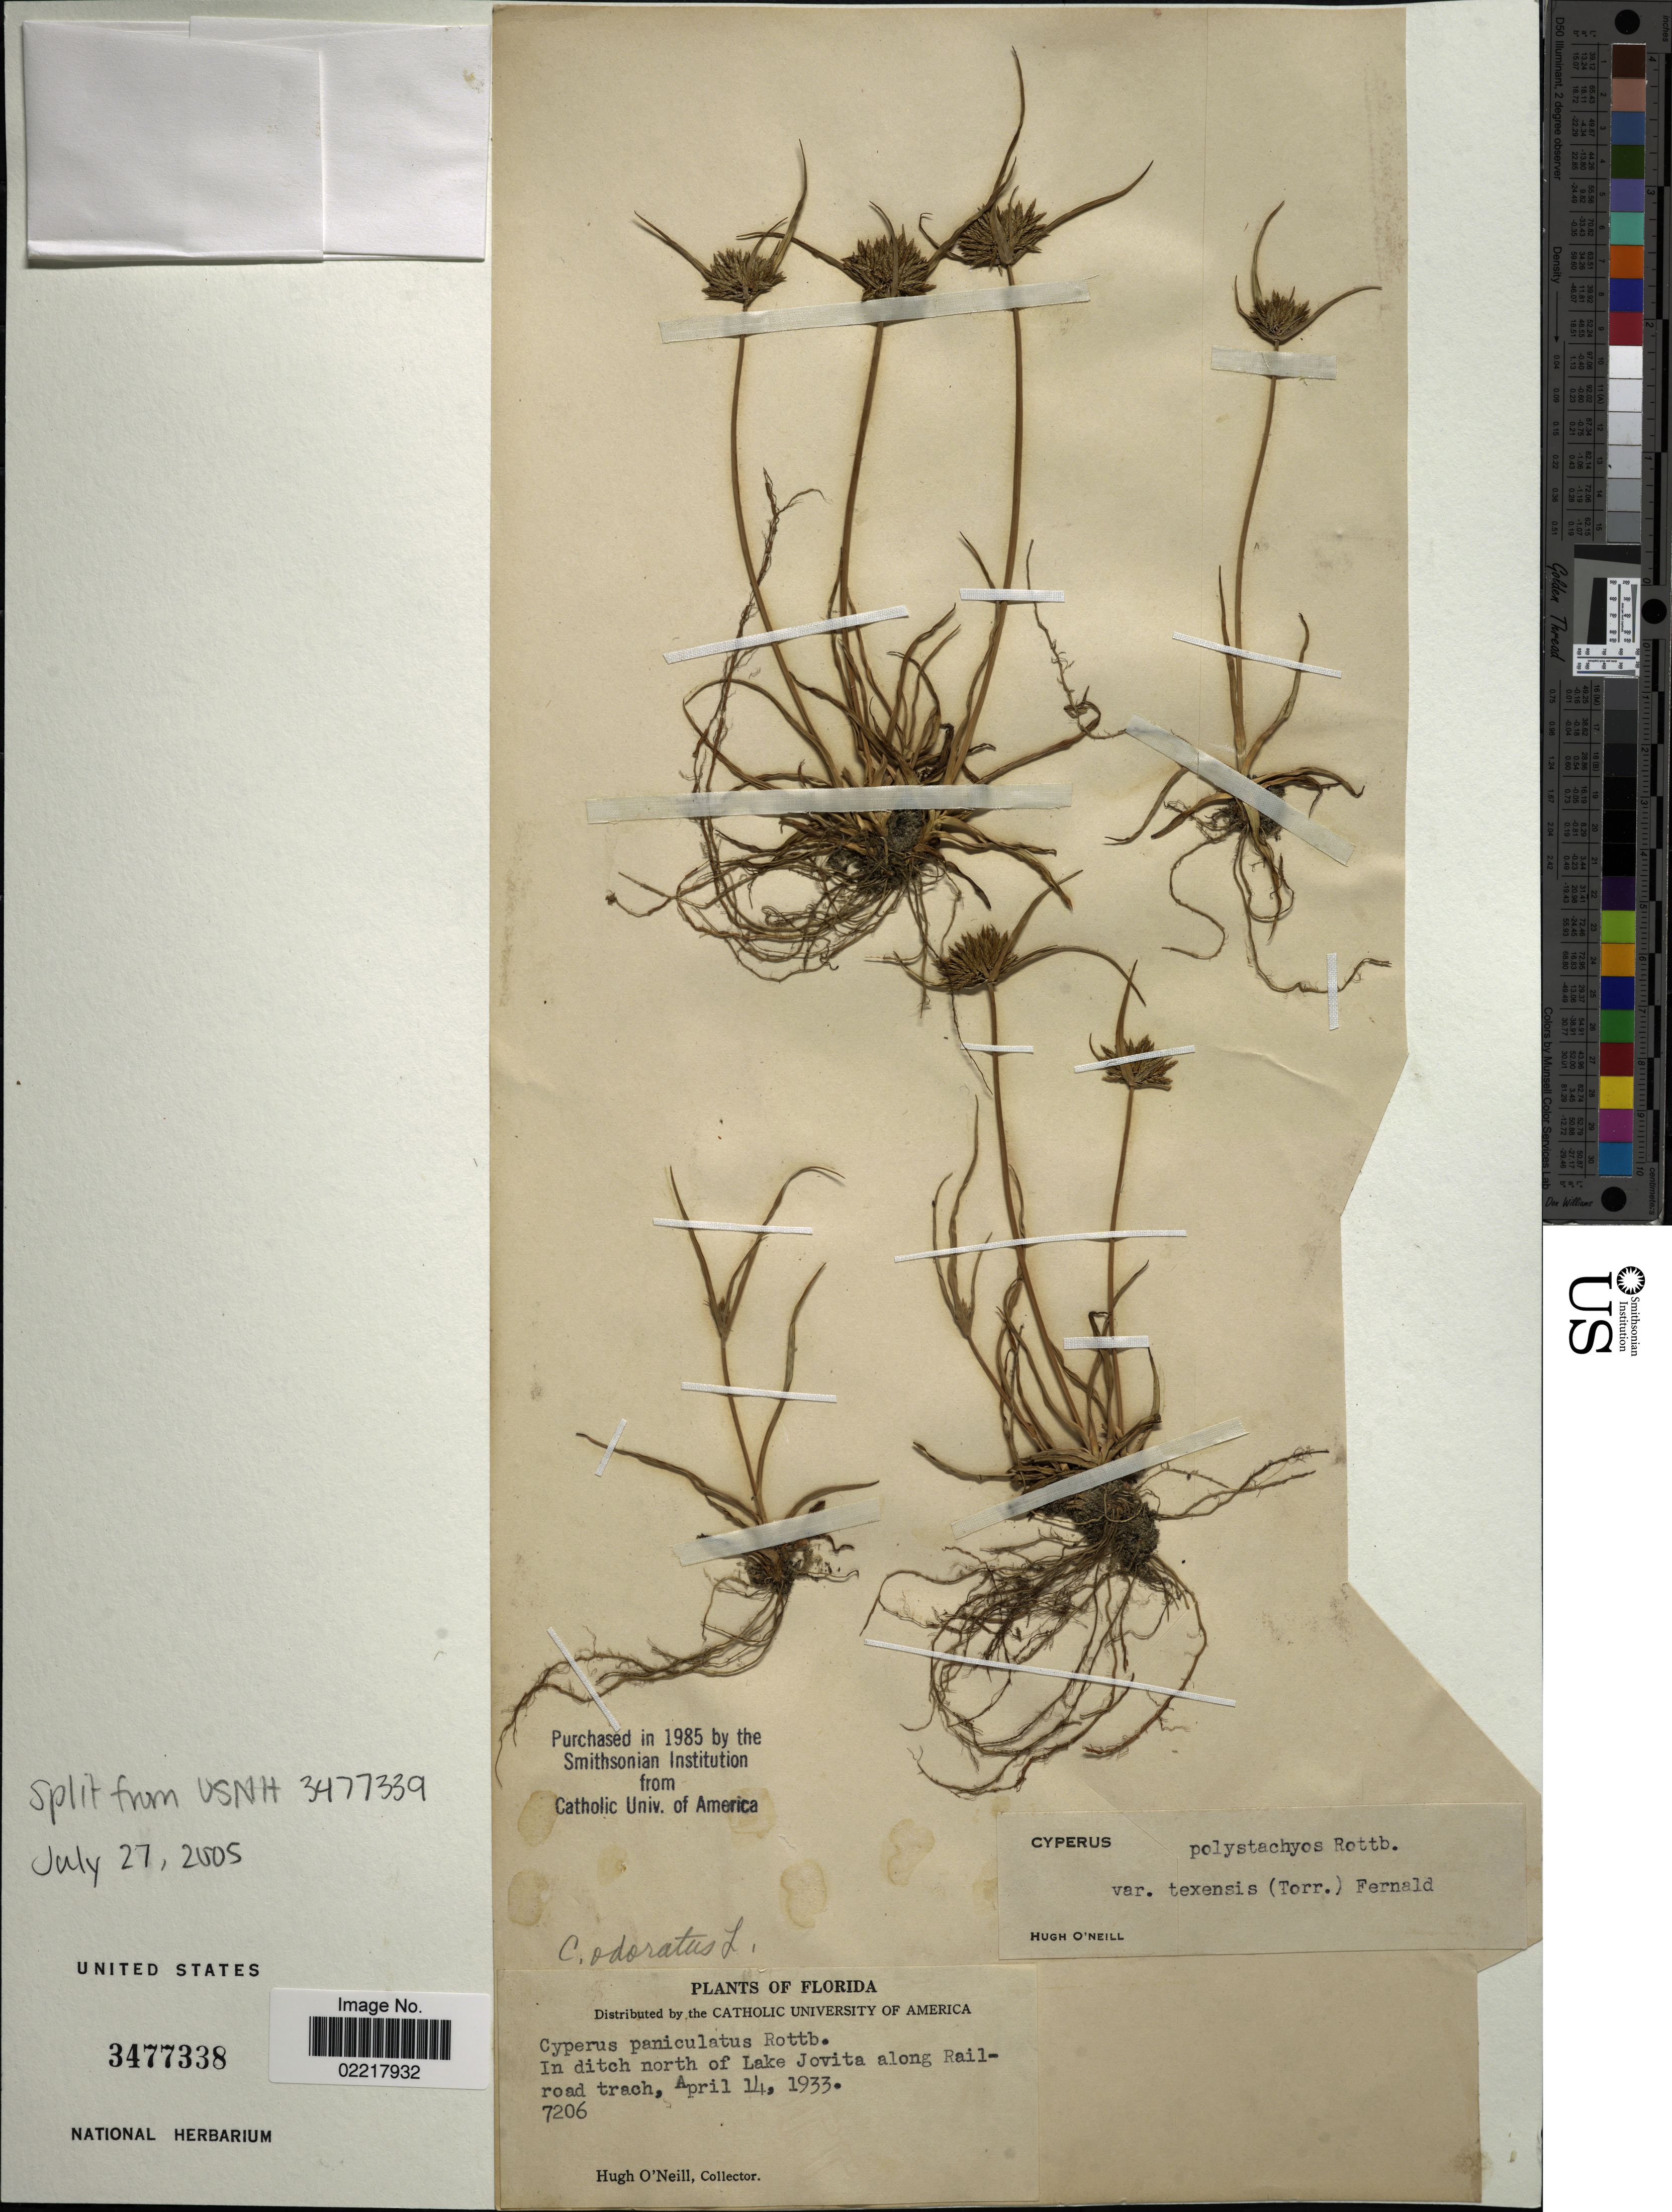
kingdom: Plantae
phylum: Tracheophyta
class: Liliopsida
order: Poales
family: Cyperaceae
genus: Cyperus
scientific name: Cyperus polystachyos var. texensis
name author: (Torr.) Fernald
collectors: H. O'Neill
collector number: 7206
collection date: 1933-04-14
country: United States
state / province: Florida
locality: In ditch north of Lake Jovita along Railroad trach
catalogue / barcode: US 3477338